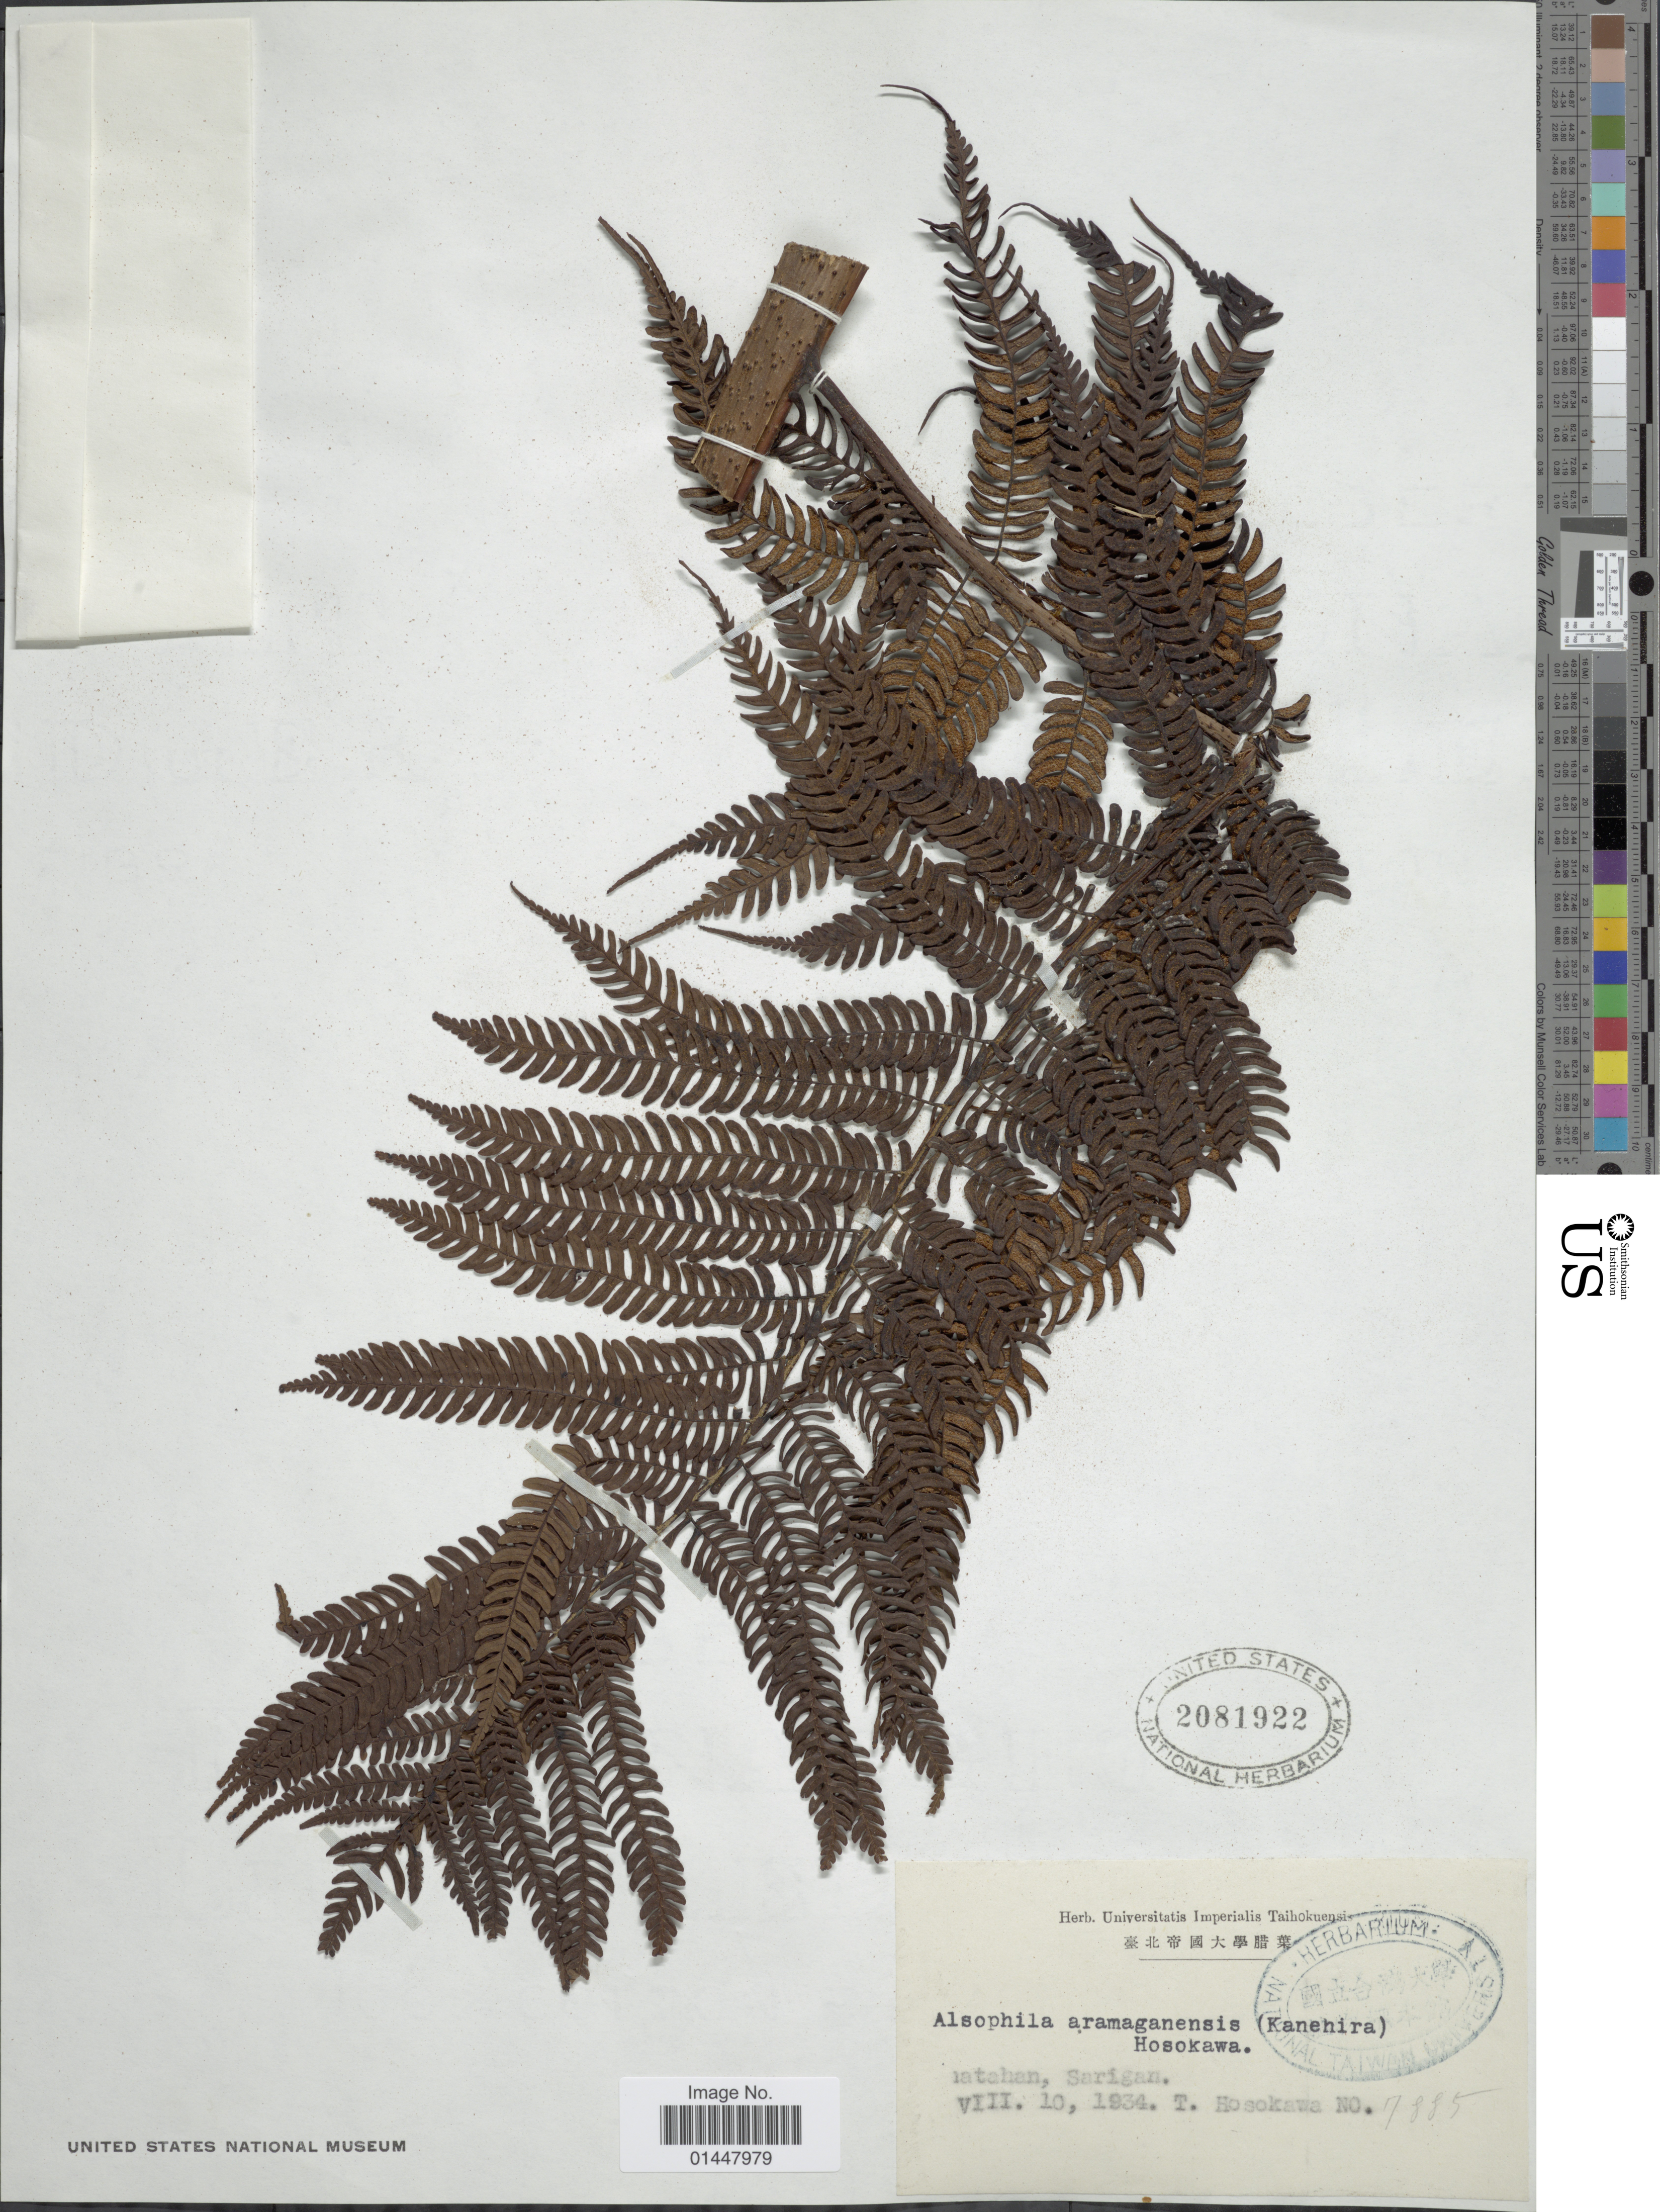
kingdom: Plantae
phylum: Tracheophyta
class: Polypodiopsida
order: Cyatheales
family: Cyatheaceae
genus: Sphaeropteris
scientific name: Sphaeropteris aramaganensis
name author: (Kaneh.) R.M. Tryon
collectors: T. Hosokawa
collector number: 7885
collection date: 1934-08-10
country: Northern Mariana Islands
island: Sarigan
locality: Iatahan [interpreted], Sarigan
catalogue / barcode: US 2081922